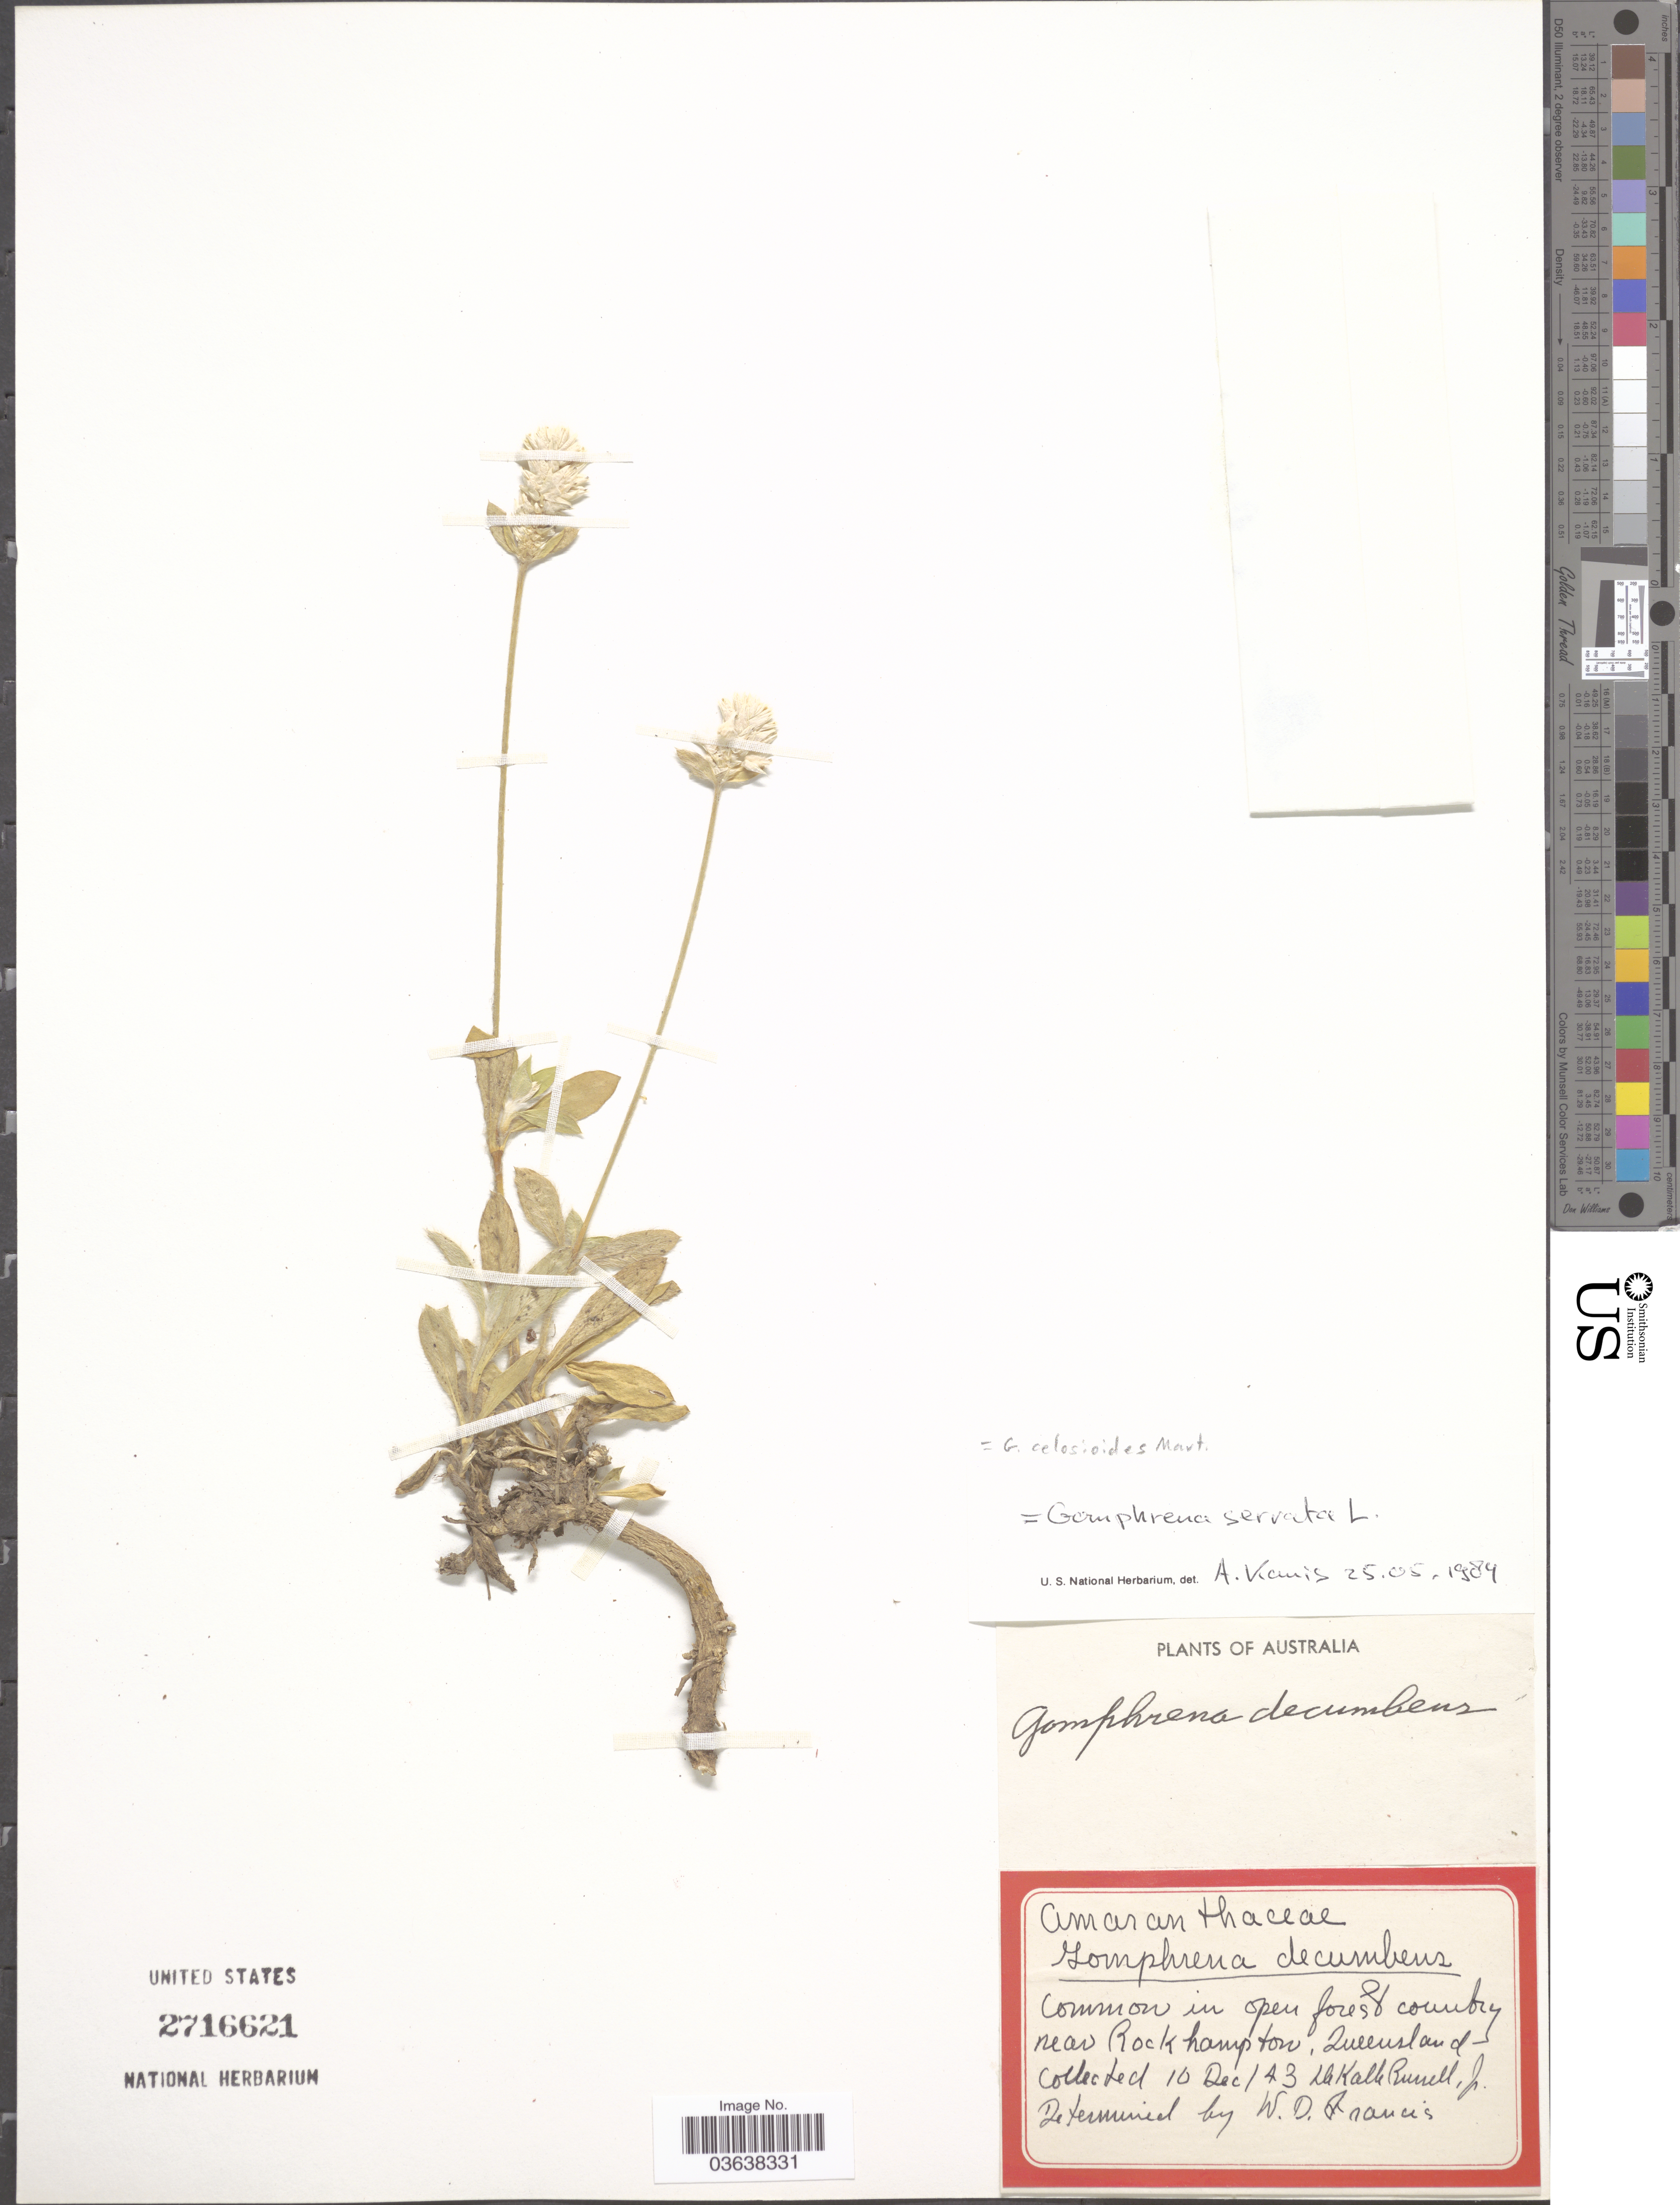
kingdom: Plantae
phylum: Tracheophyta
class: Magnoliopsida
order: Caryophyllales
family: Amaranthaceae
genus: Gomphrena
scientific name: Gomphrena celosioides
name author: Mart.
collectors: D. K. Russell Jr.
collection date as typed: Transcribed d/m/y: 10/12/43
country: Australia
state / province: Queensland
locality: Near Rockhampton.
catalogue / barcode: US 2716621